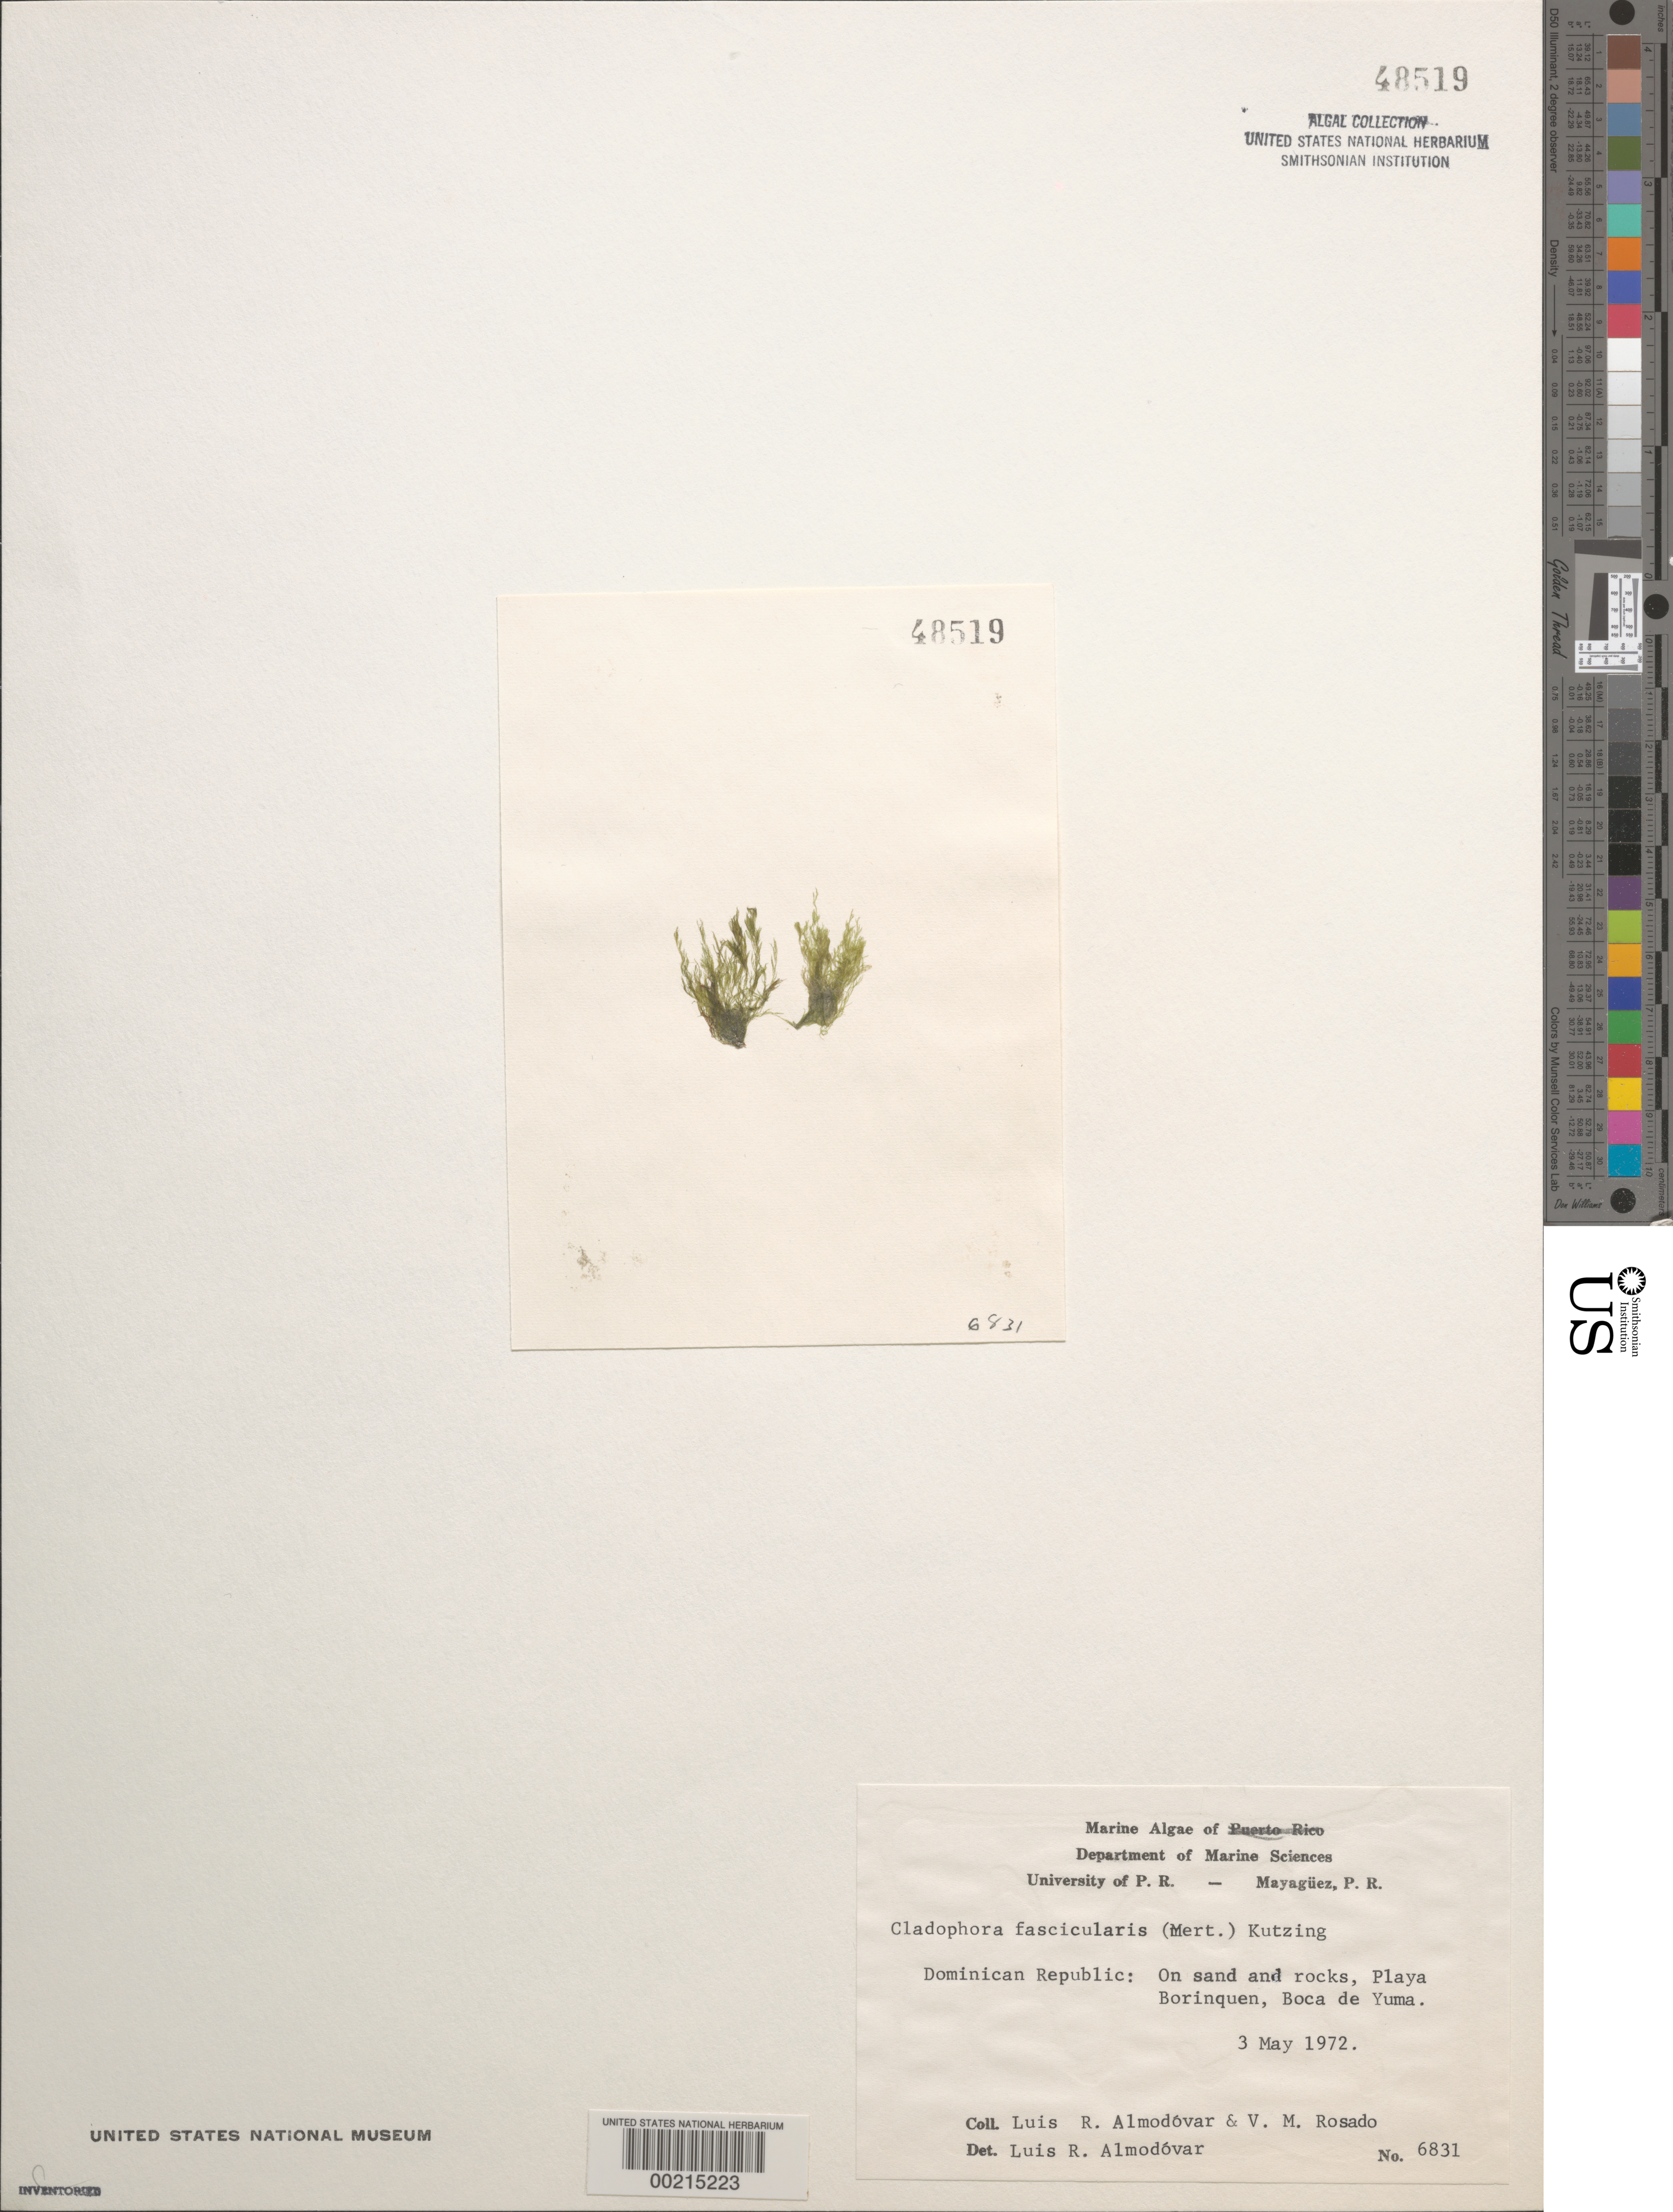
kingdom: Plantae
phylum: Chlorophyta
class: Ulvophyceae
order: Cladophorales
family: Cladophoraceae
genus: Cladophora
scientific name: Cladophora fascicularis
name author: (Mert.) Kütz.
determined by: Almodovar, L. R.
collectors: L. Almodovar & V. Rosado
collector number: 6831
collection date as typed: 03 May 1972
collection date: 1972-05-03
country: Dominican Republic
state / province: La Altagracía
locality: Playa borinquen, boca de yuma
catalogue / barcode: US 48519